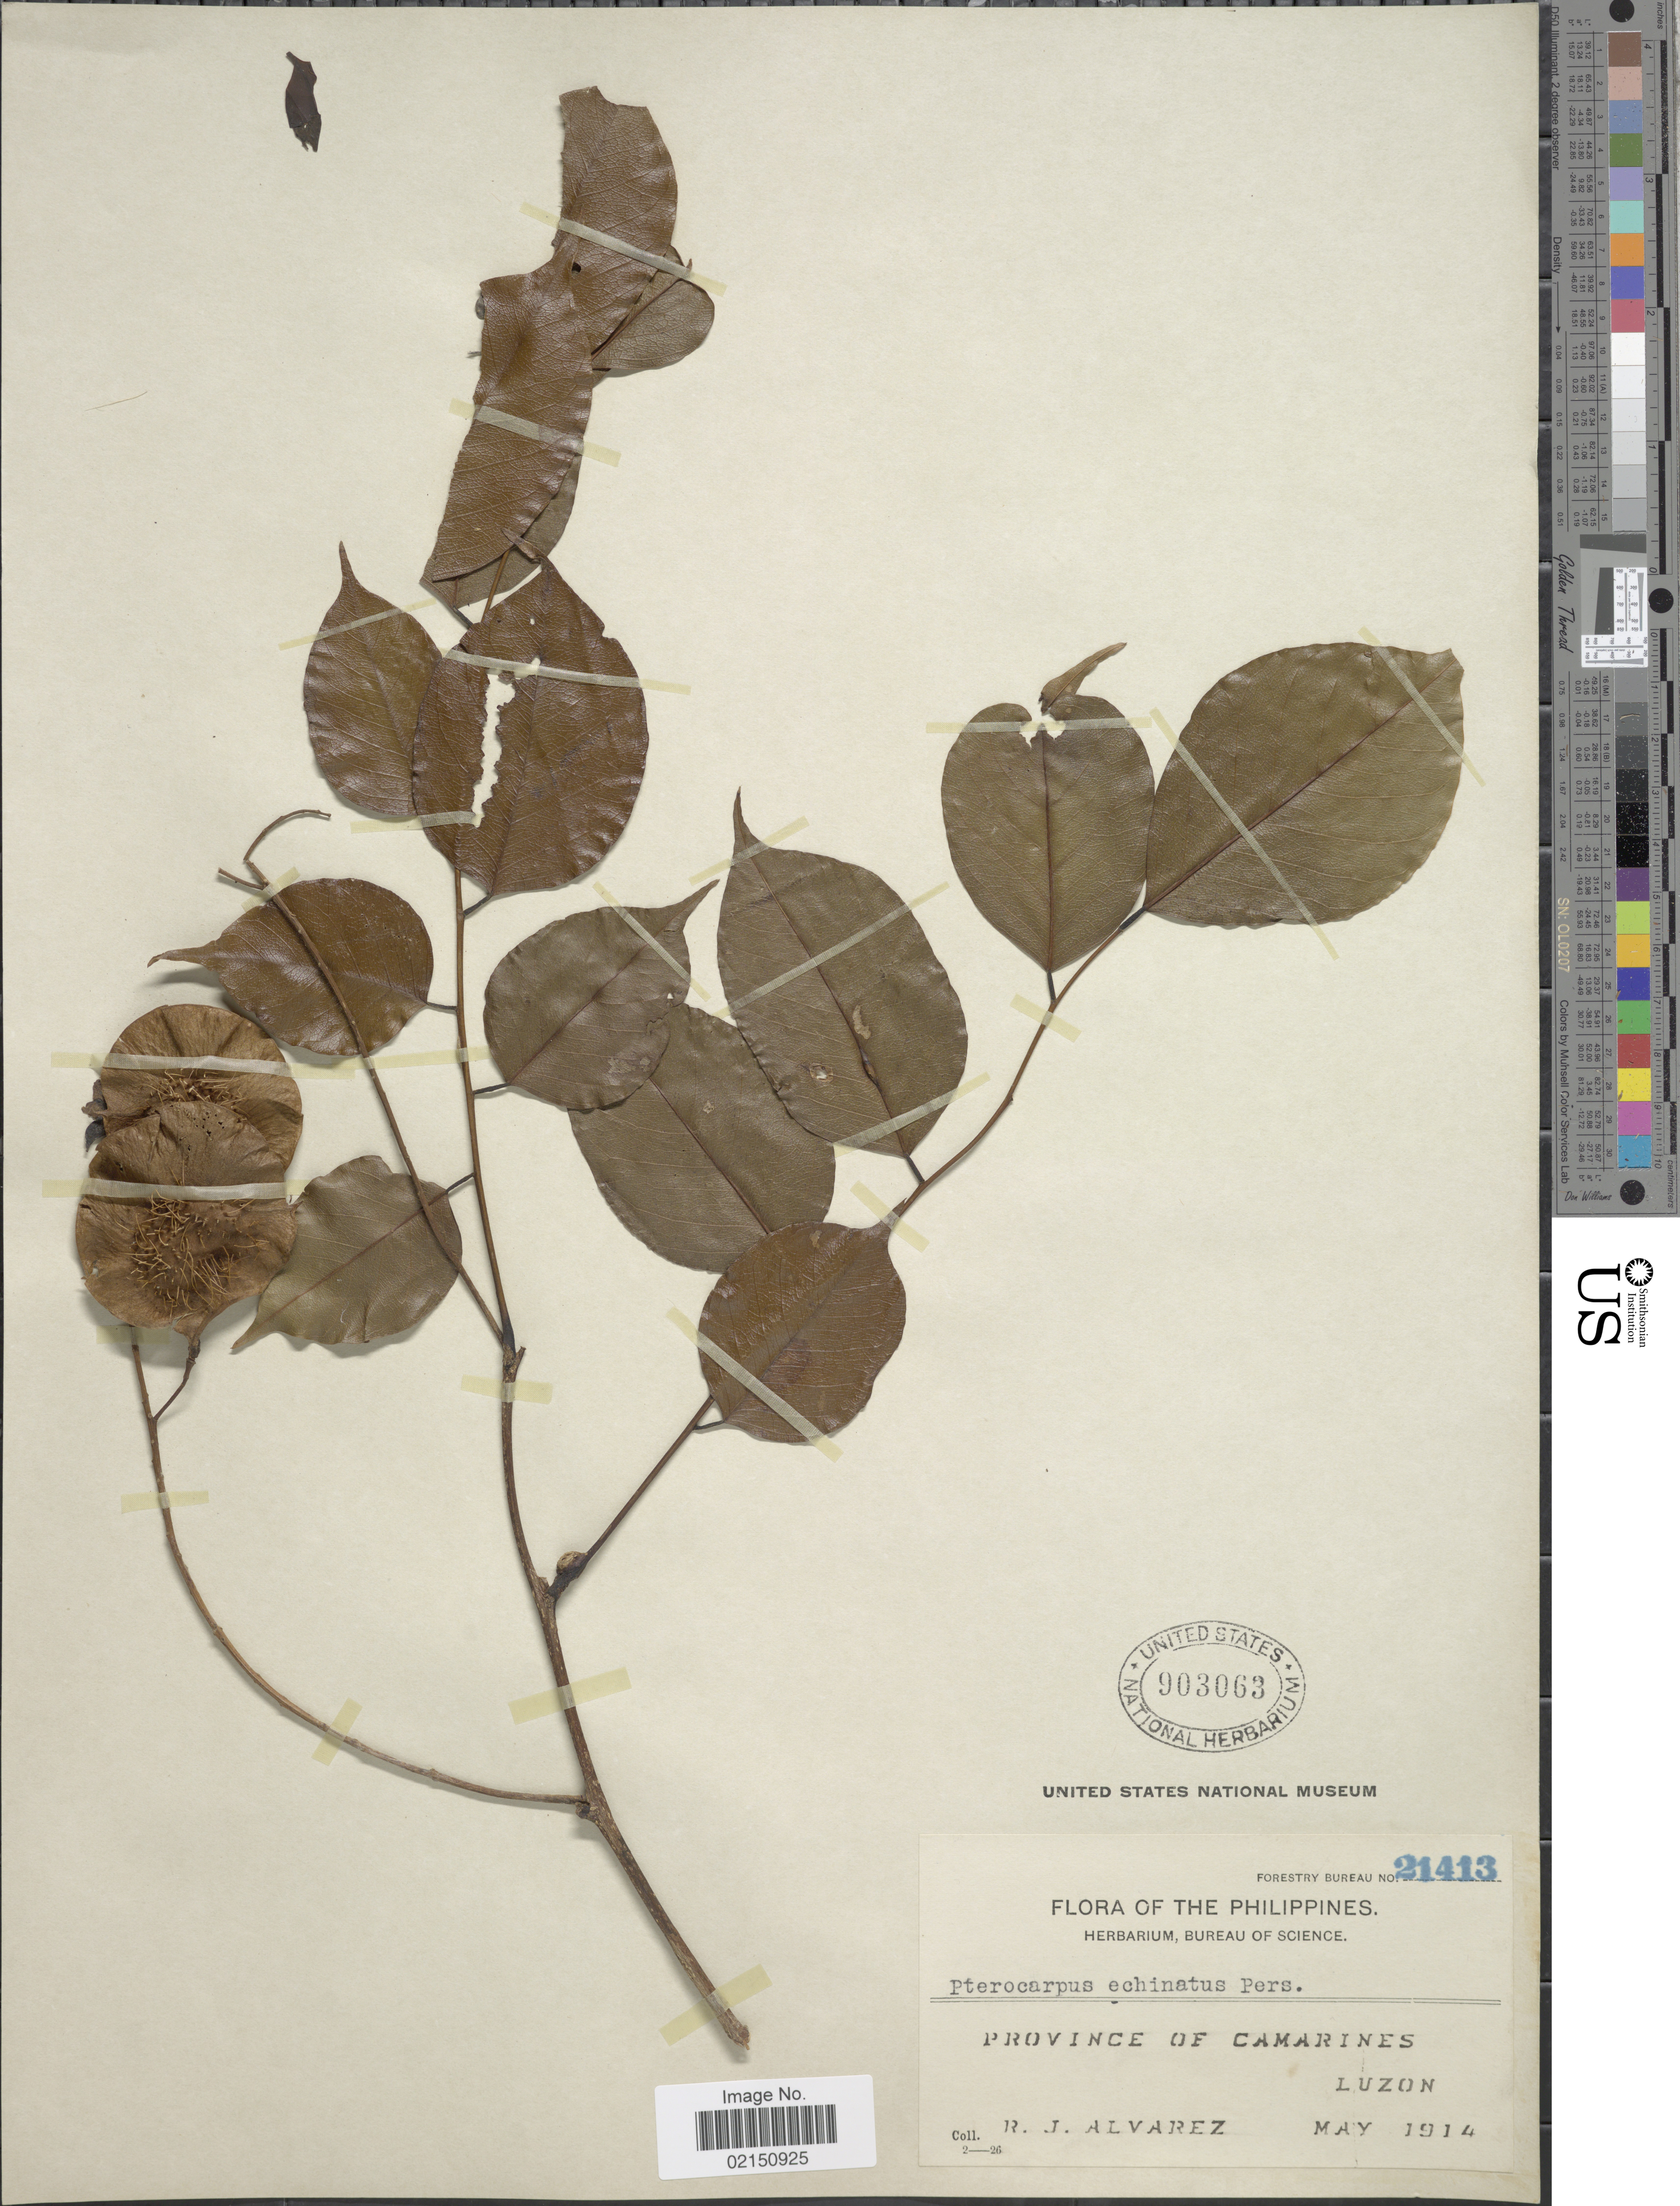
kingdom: Plantae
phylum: Tracheophyta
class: Magnoliopsida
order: Fabales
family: Fabaceae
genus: Pterocarpus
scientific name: Pterocarpus echinatus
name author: Pers.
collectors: R. Alvarez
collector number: Forestry Bureau 21413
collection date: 1914-05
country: Philippines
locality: Province of Camarines, Luzon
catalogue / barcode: US 903063